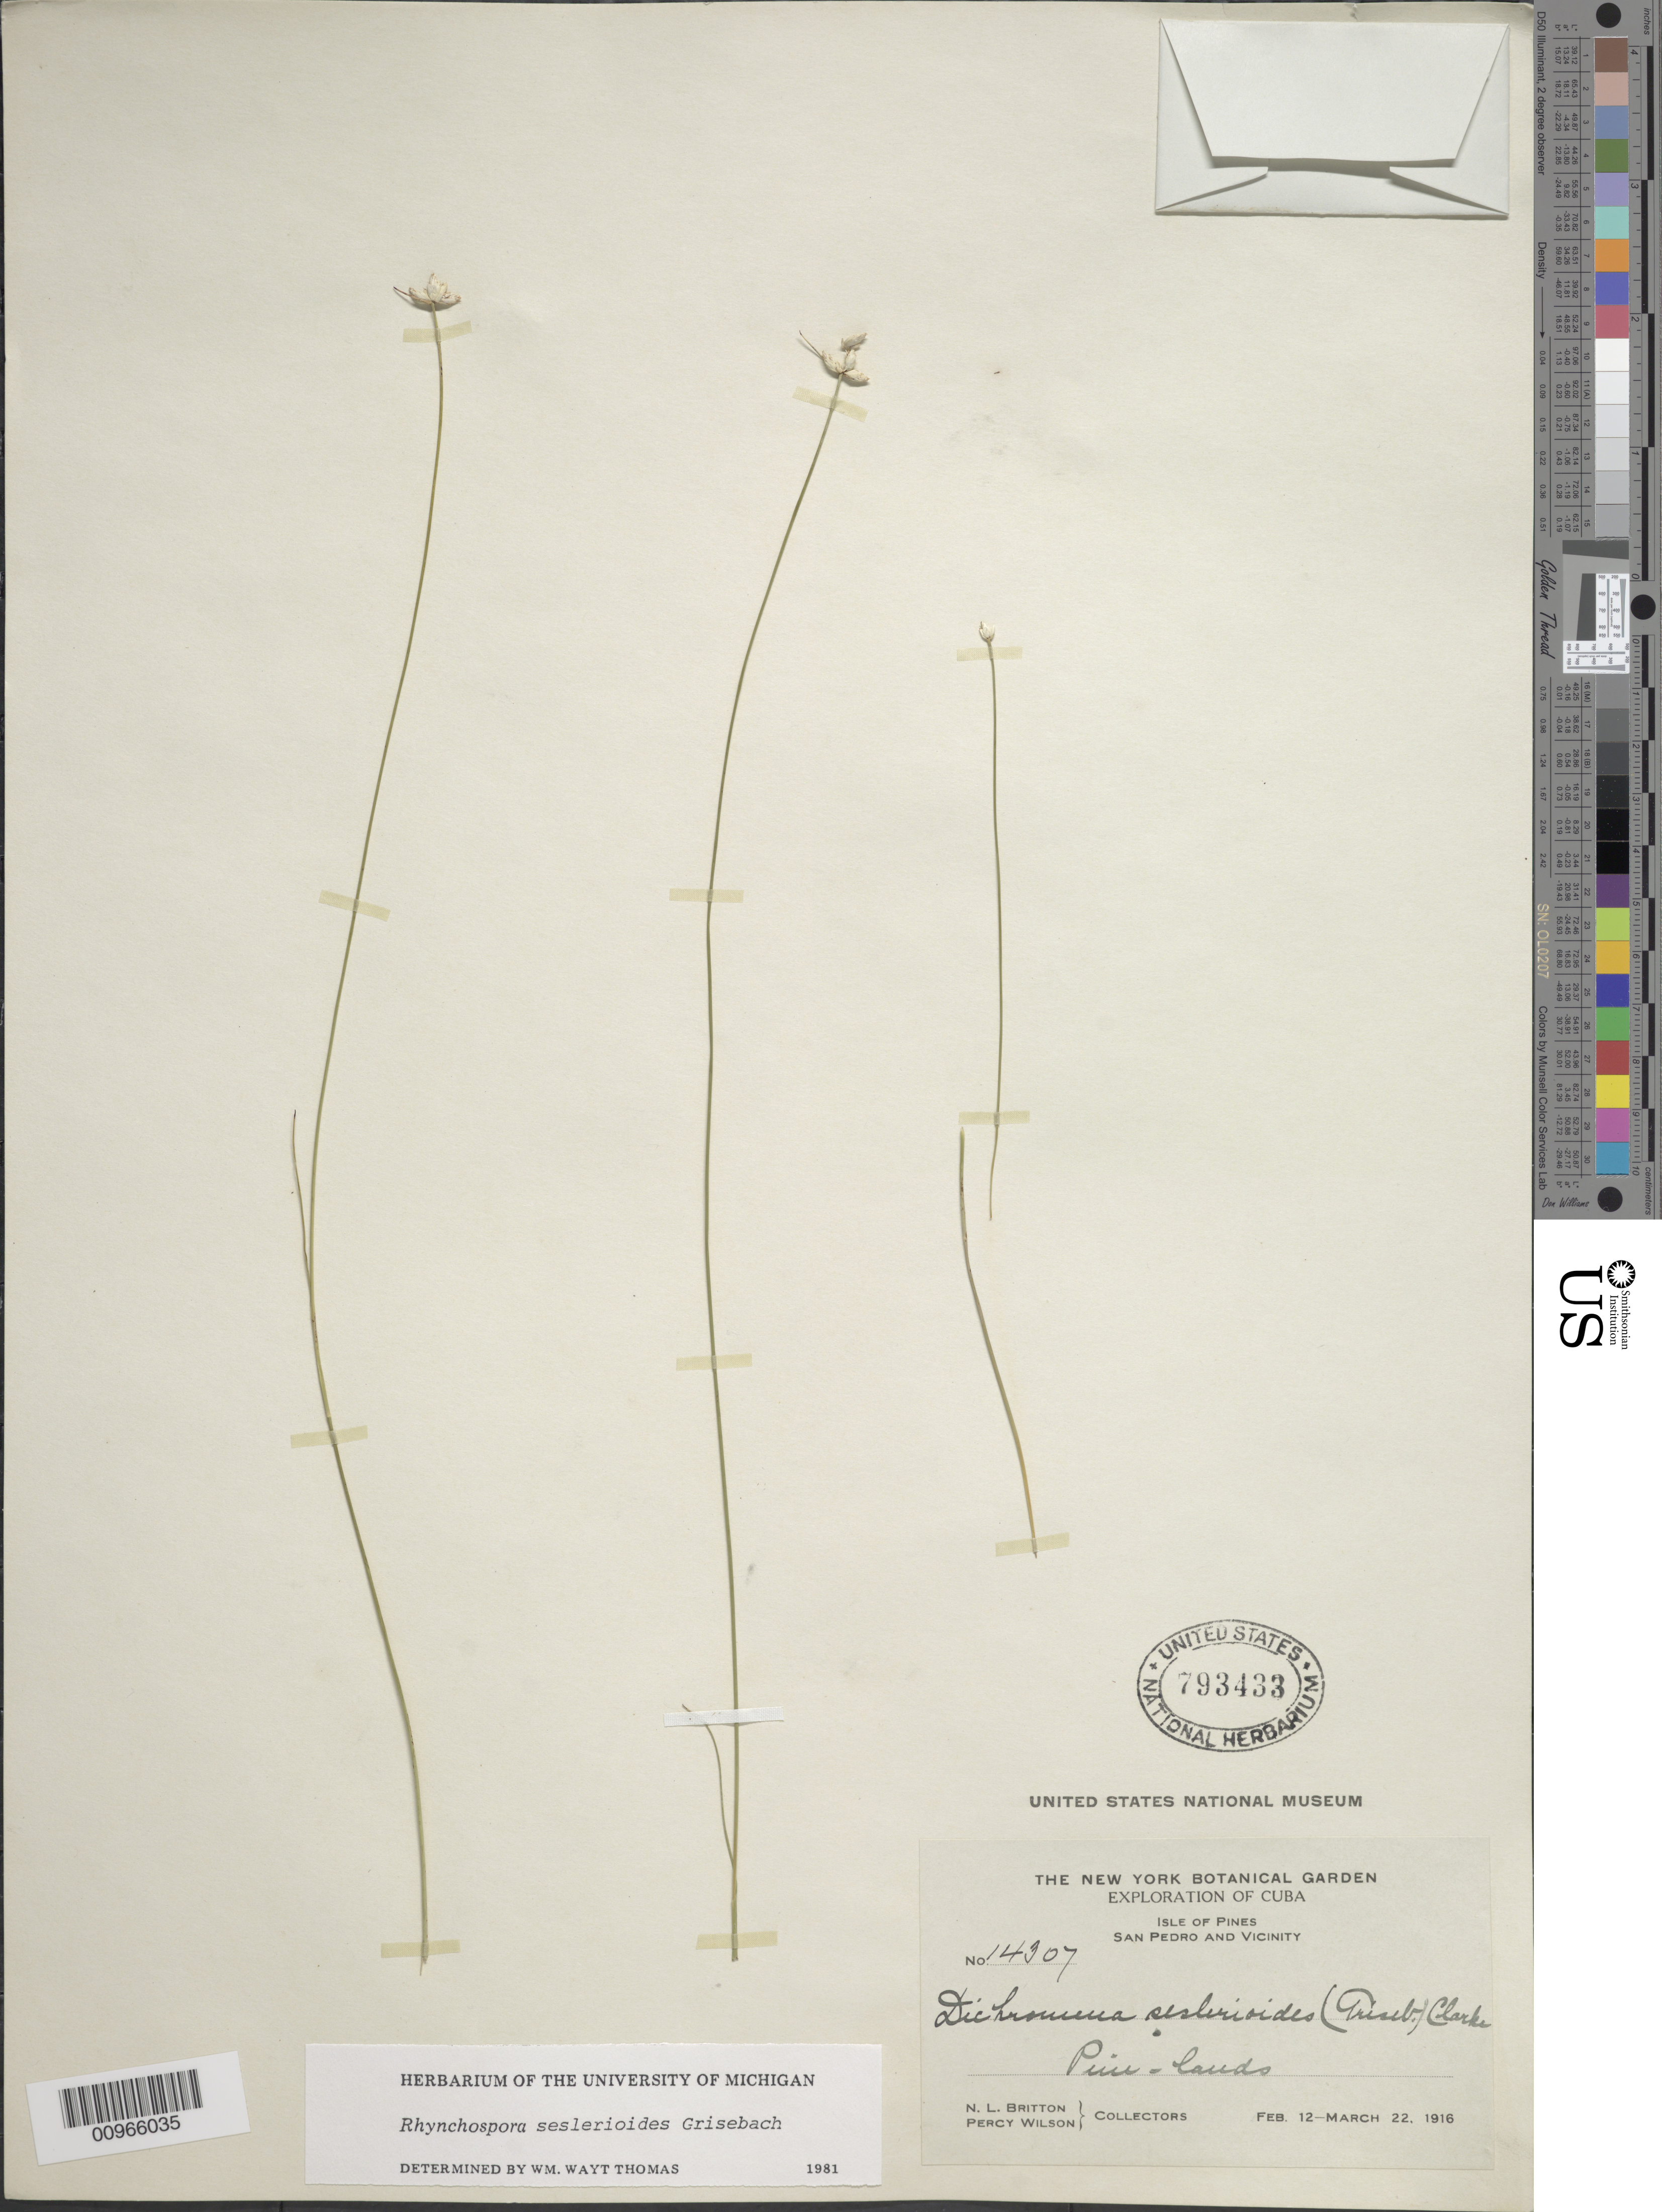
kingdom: Plantae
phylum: Tracheophyta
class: Liliopsida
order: Poales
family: Cyperaceae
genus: Rhynchospora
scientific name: Rhynchospora seslerioides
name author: Griseb.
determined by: Thomas, W. W.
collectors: N. Britton & P. Wilson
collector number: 14307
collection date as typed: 12 Feb 1916 to 22 Mar 1916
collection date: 1916-02-12/1916-03-22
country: Cuba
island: Isla de la Juventud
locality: San Pedro and vicinity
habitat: Pine lands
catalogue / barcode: US 793433